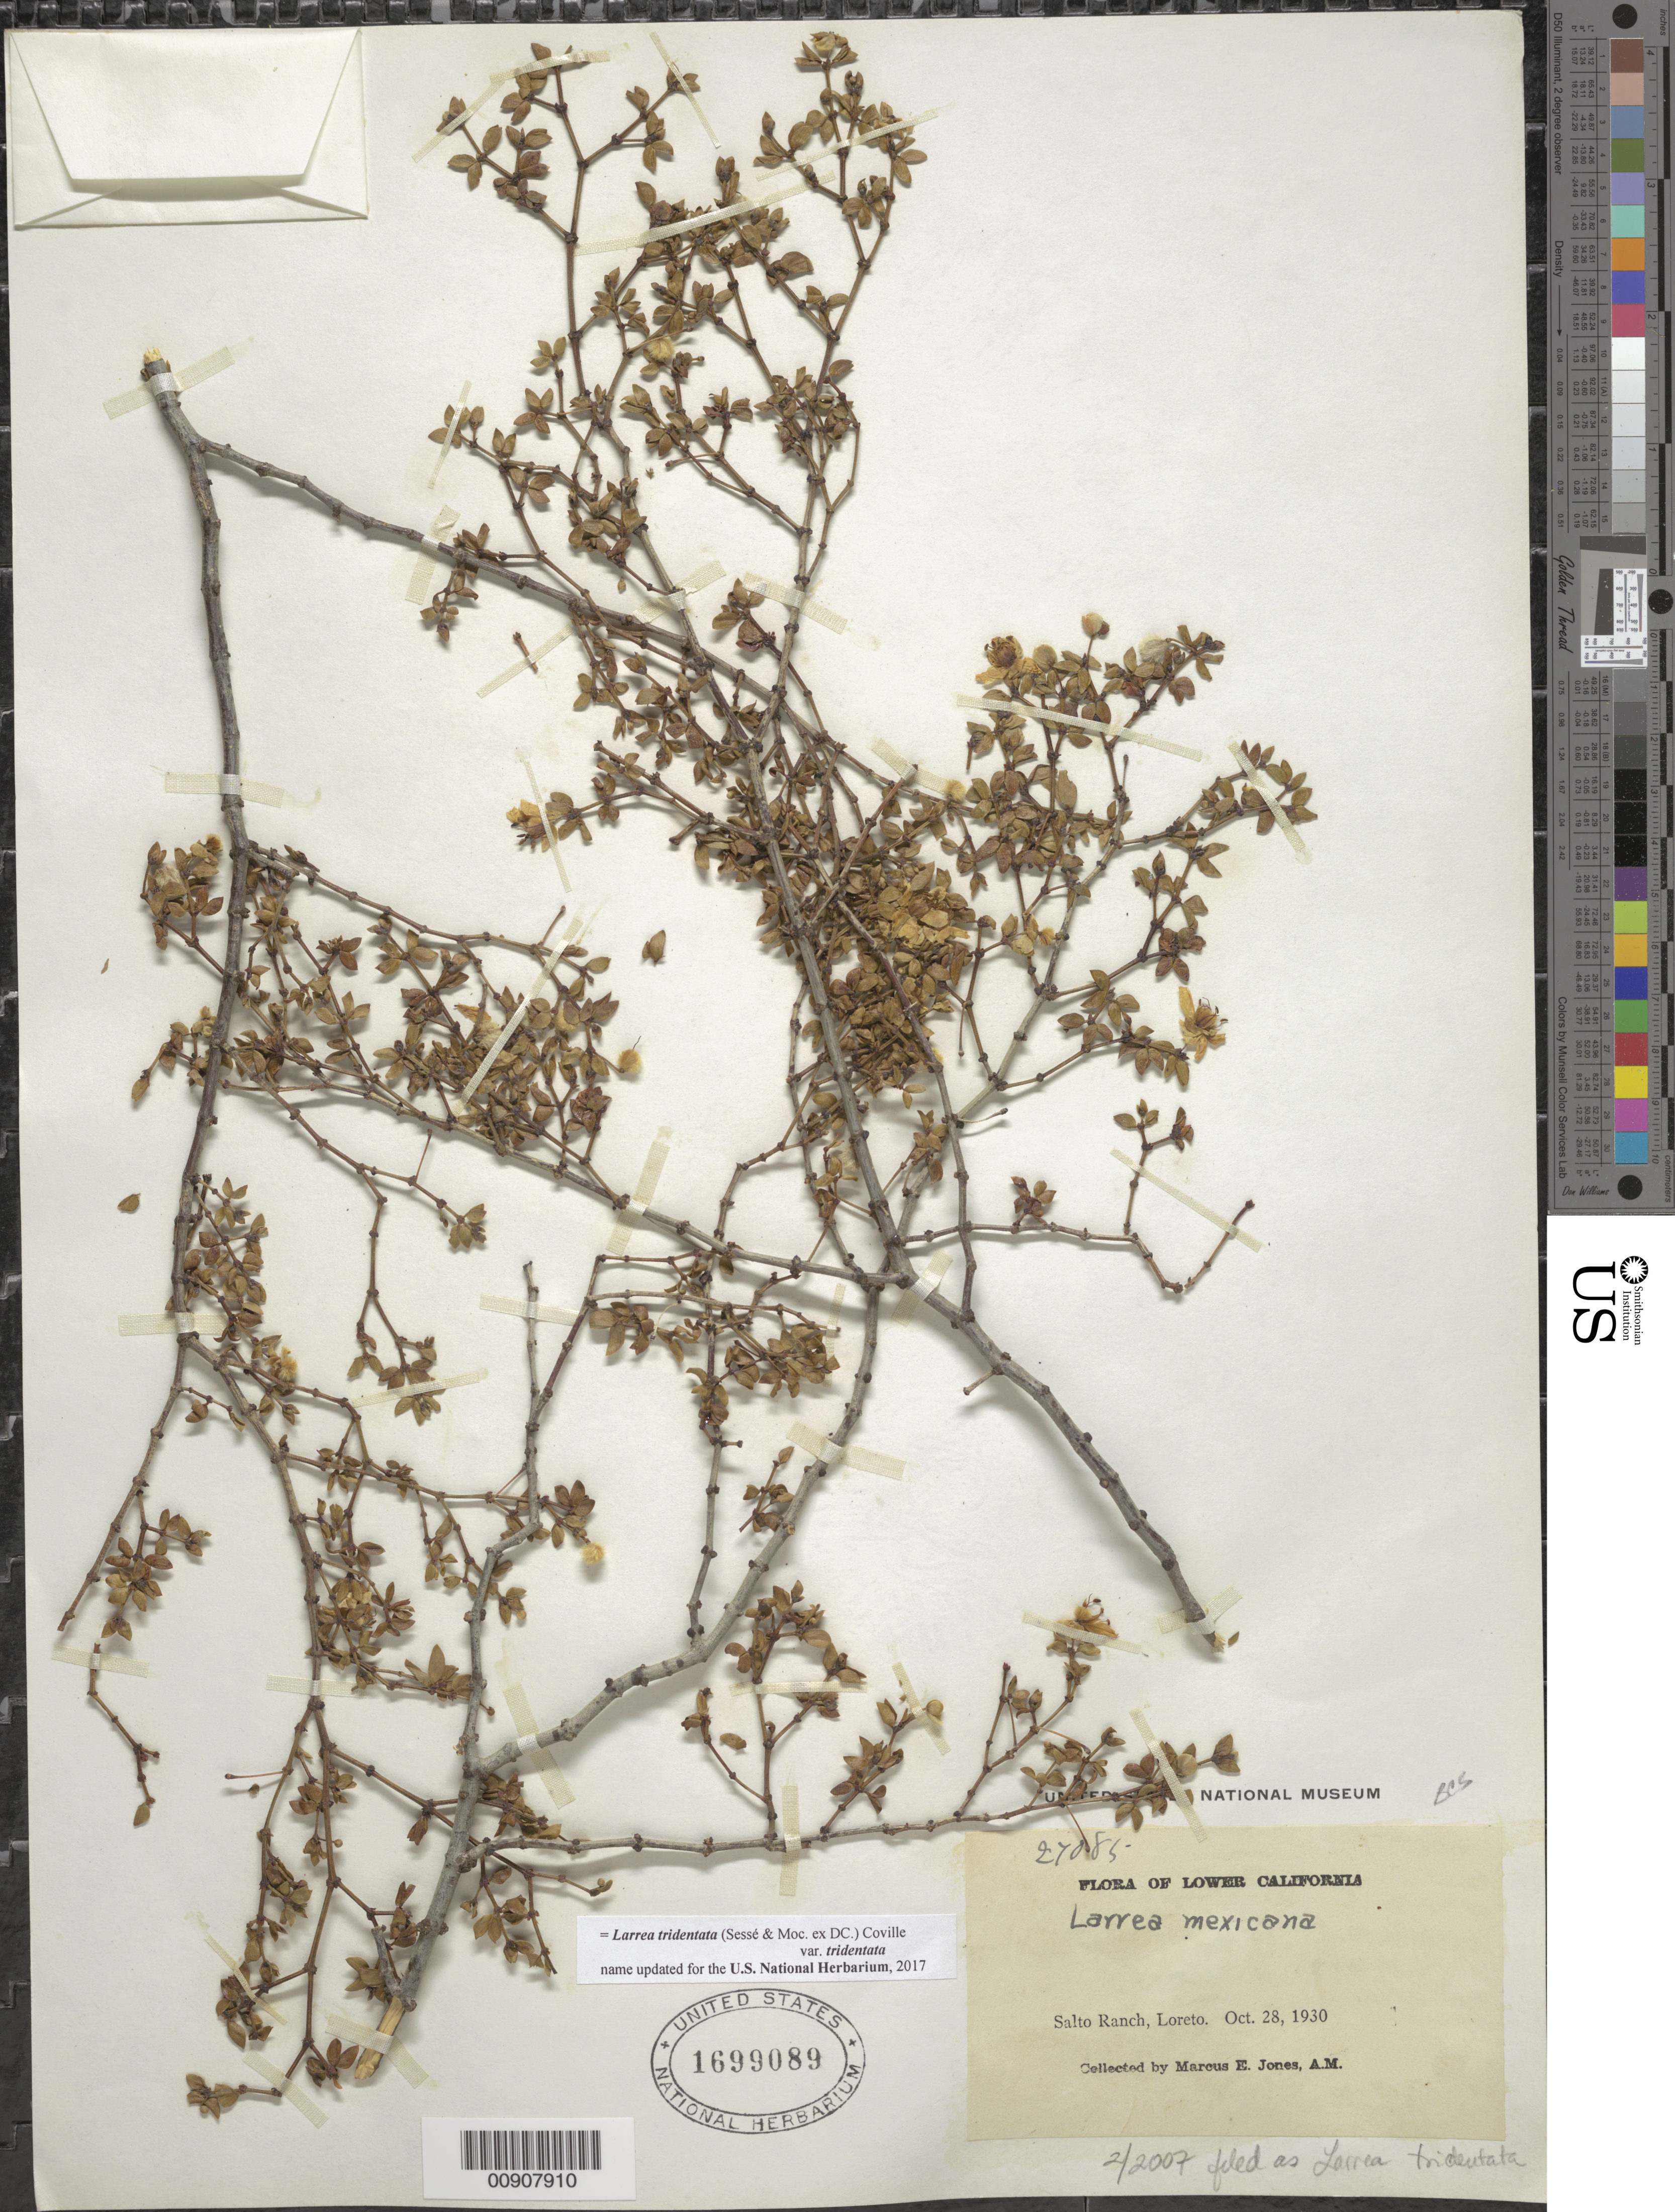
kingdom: Plantae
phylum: Tracheophyta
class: Magnoliopsida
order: Zygophyllales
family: Zygophyllaceae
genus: Larrea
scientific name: Larrea tridentata var. tridentata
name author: (Sessé & Moc. ex DC.) Coville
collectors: M. E. Jones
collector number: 27085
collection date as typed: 28 Oct 1930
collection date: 1930-10-28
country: Mexico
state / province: Baja California Sur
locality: Salto Ranch, Loreto, Lower California.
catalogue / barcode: US 1699089